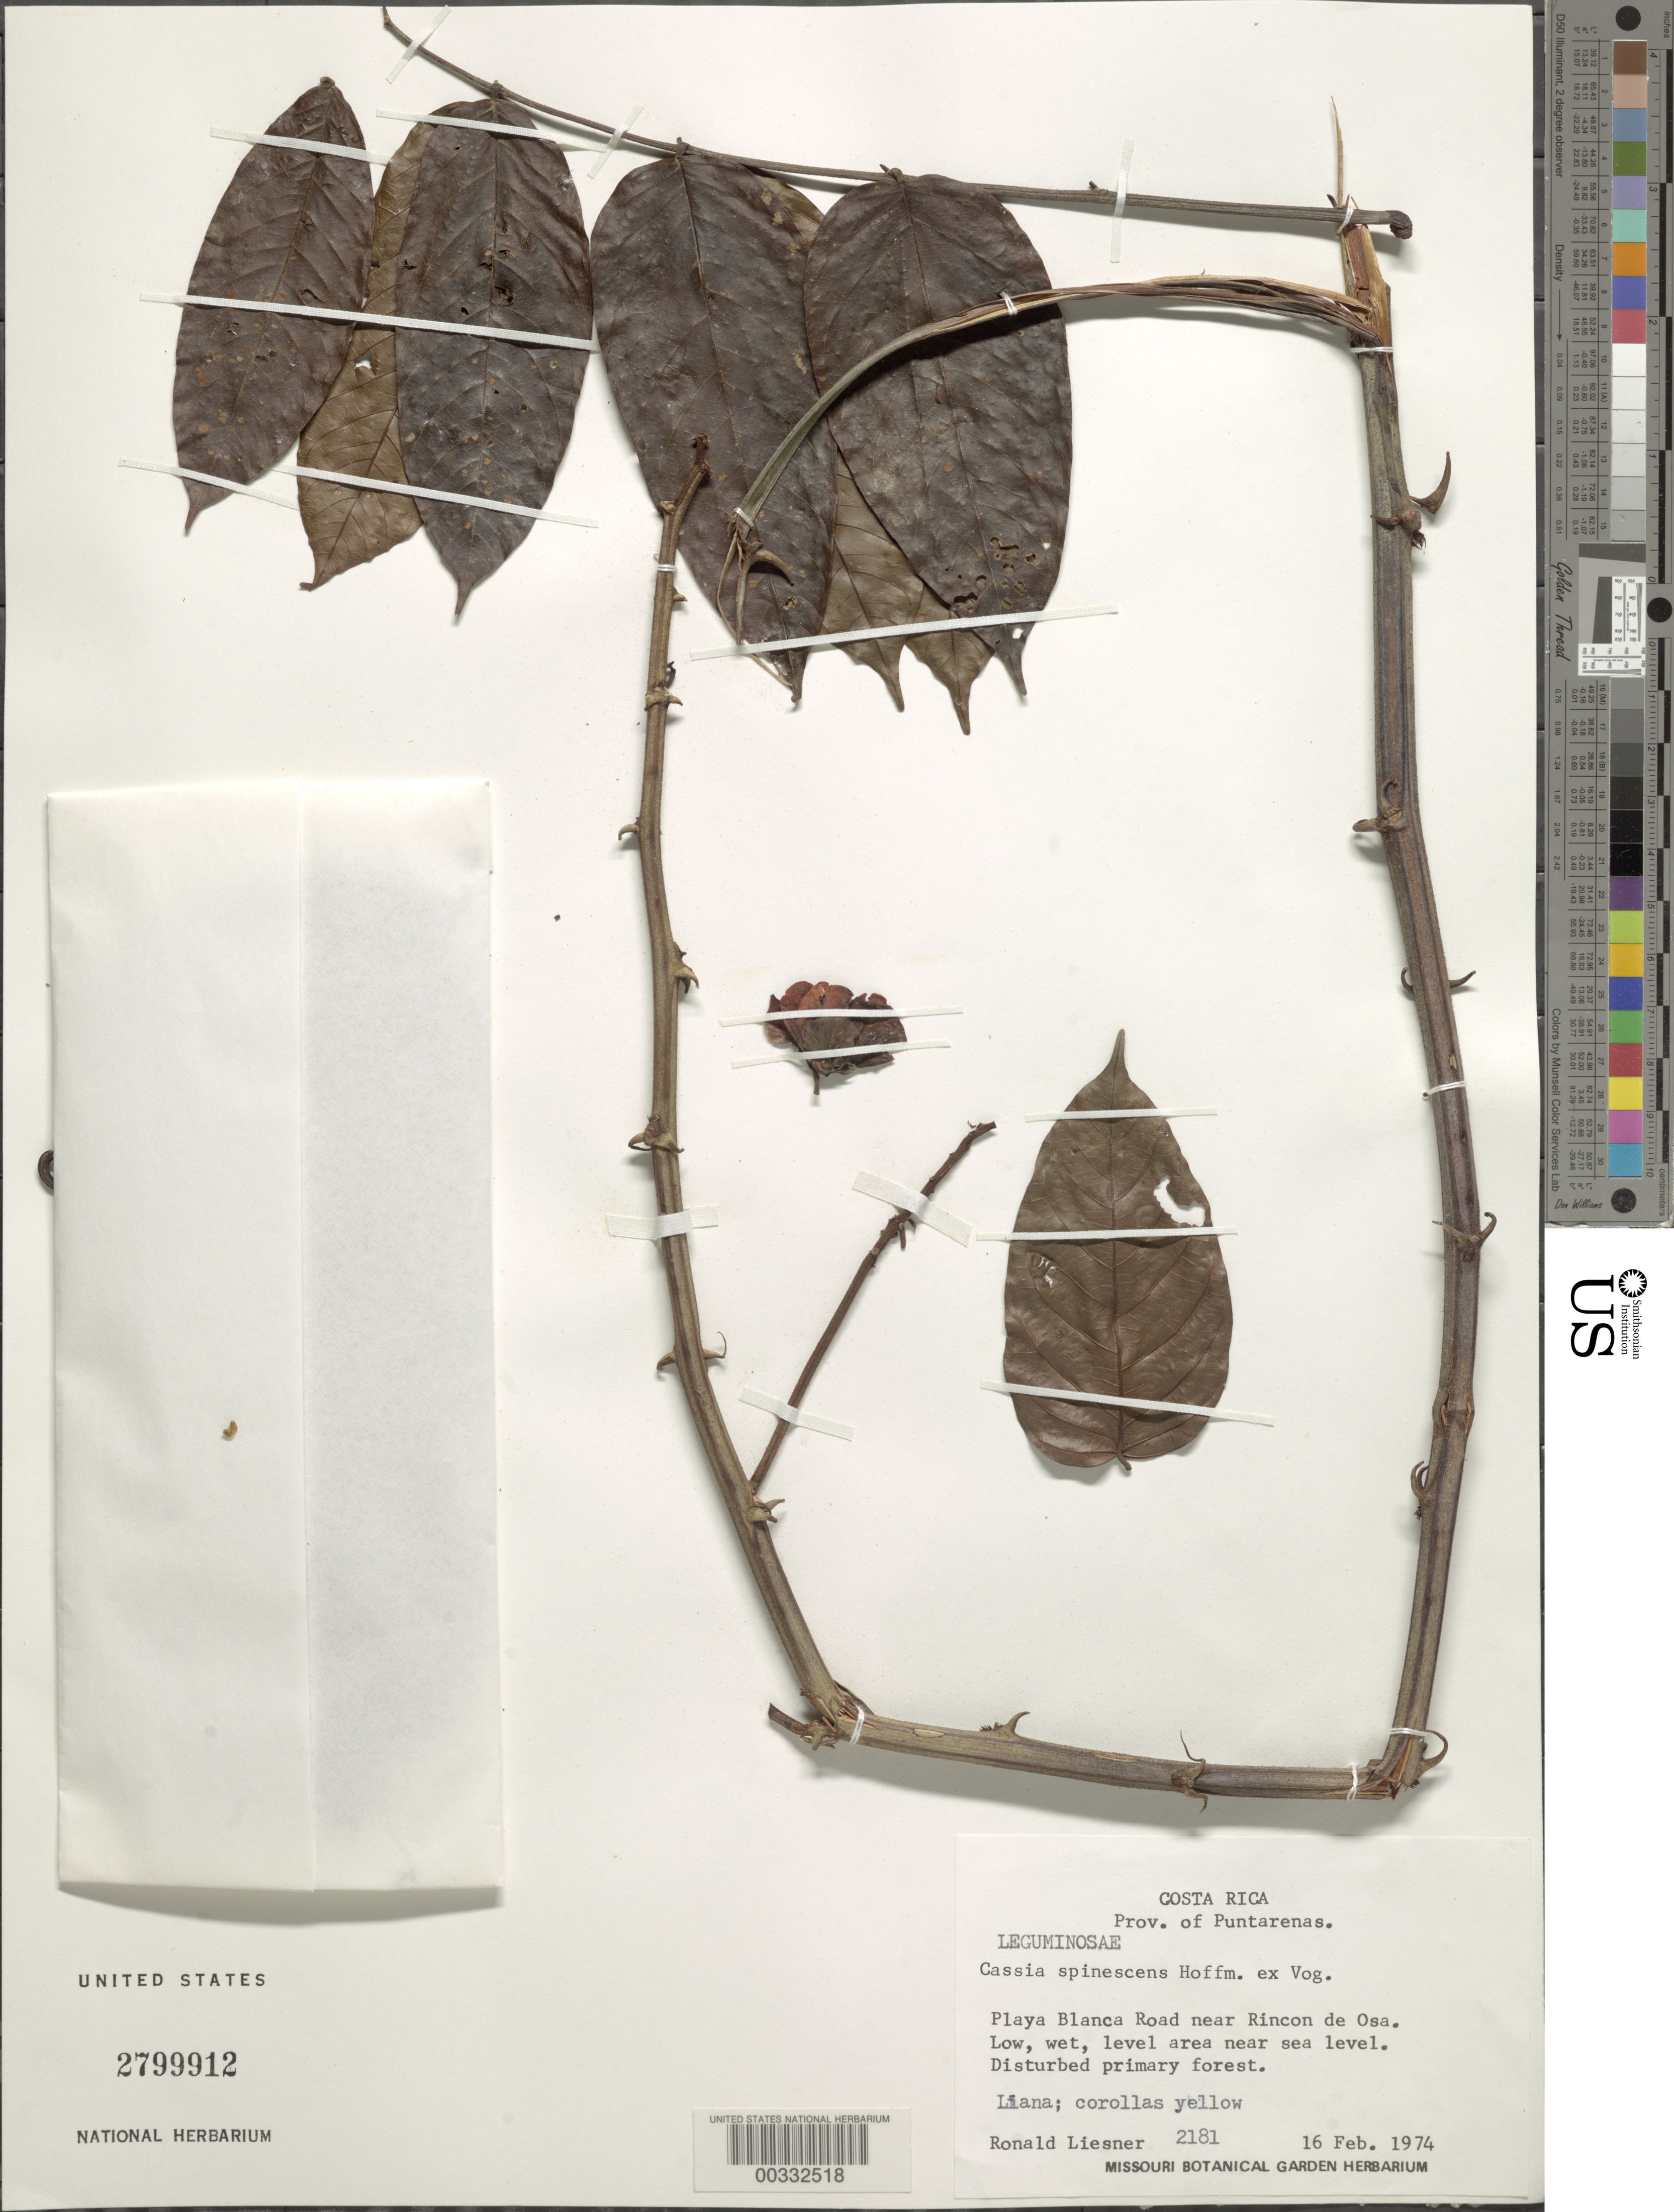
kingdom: Plantae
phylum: Tracheophyta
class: Magnoliopsida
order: Fabales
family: Fabaceae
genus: Senna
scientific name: Senna spinescens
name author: (Hoffmanns. ex Vogel) H.S. Irwin & Barneby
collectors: R. L. Liesner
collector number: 2181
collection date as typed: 16 Feb 1974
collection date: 1974-02-16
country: Costa Rica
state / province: Puntarenas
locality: Playa blanca road near rincon de osa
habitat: Low, wet, level area; disturbed primary forest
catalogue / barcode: US 2799912